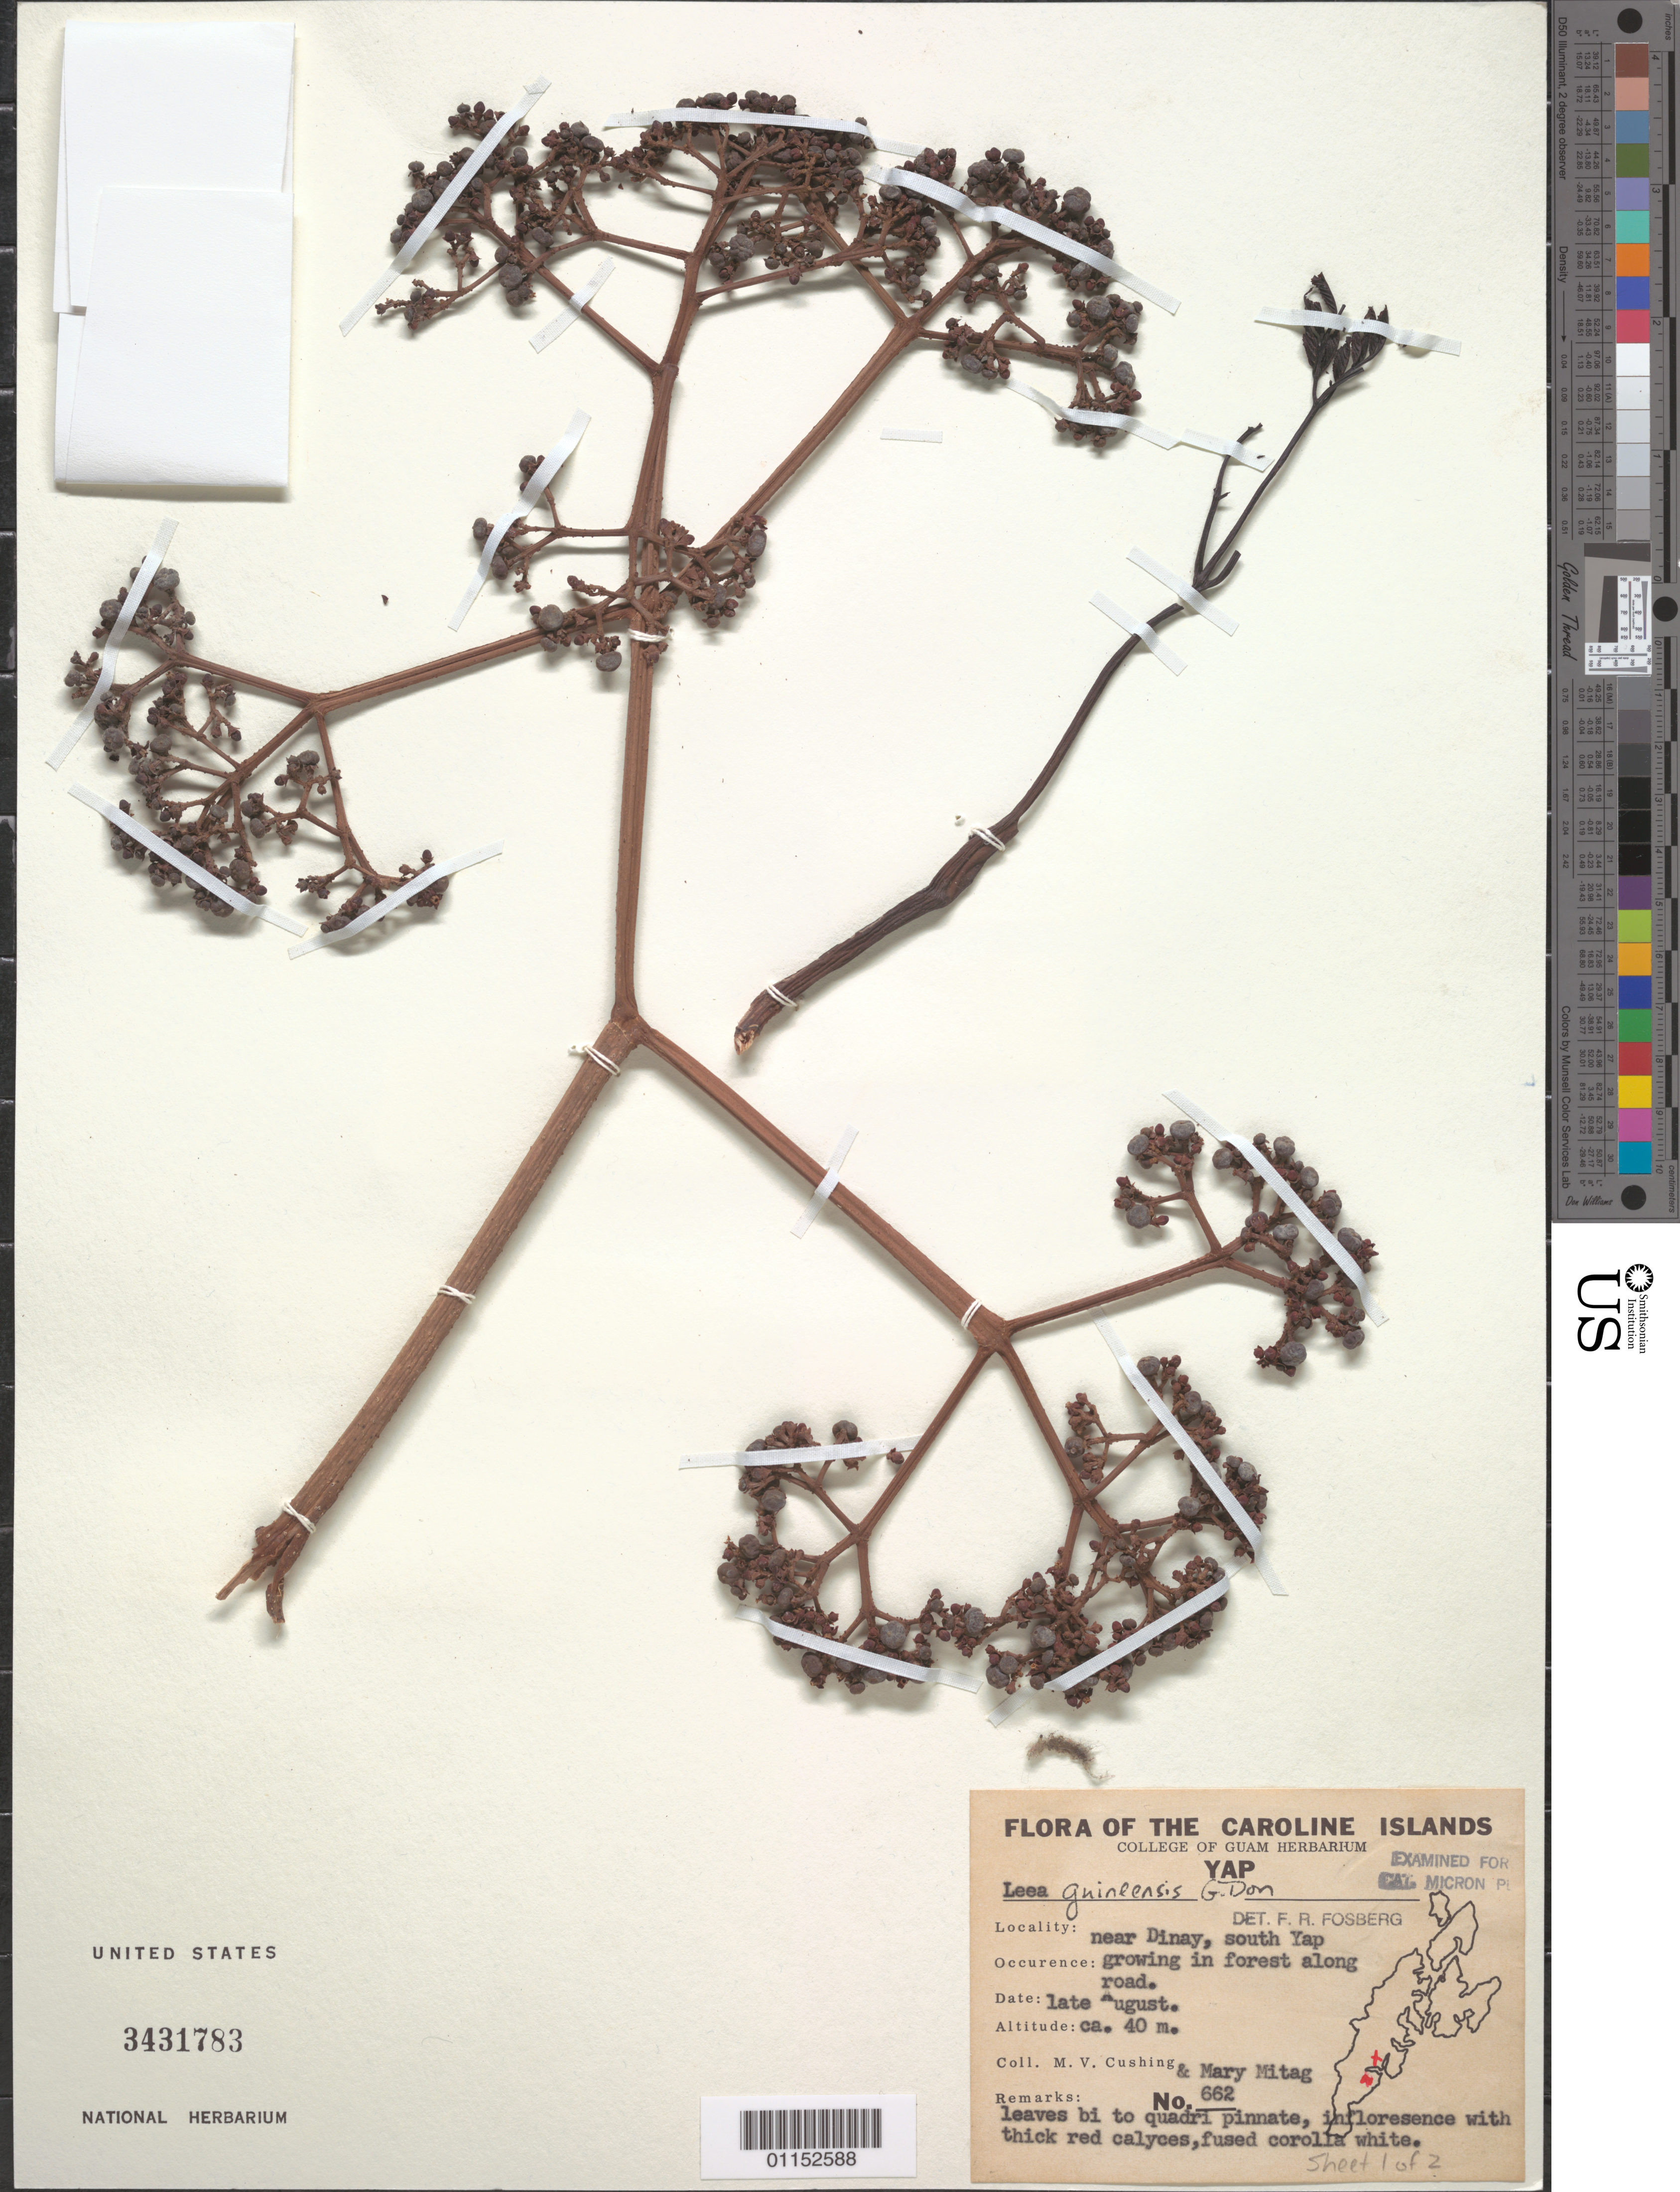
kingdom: Plantae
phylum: Tracheophyta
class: Magnoliopsida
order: Vitales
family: Vitaceae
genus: Leea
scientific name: Leea guineensis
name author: G. Don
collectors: M. V. Cushing & M. Mitag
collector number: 662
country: Micronesia, Federated States of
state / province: Yap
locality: Near Dinay.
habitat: Growing in forest along road.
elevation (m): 40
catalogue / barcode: US 3431783